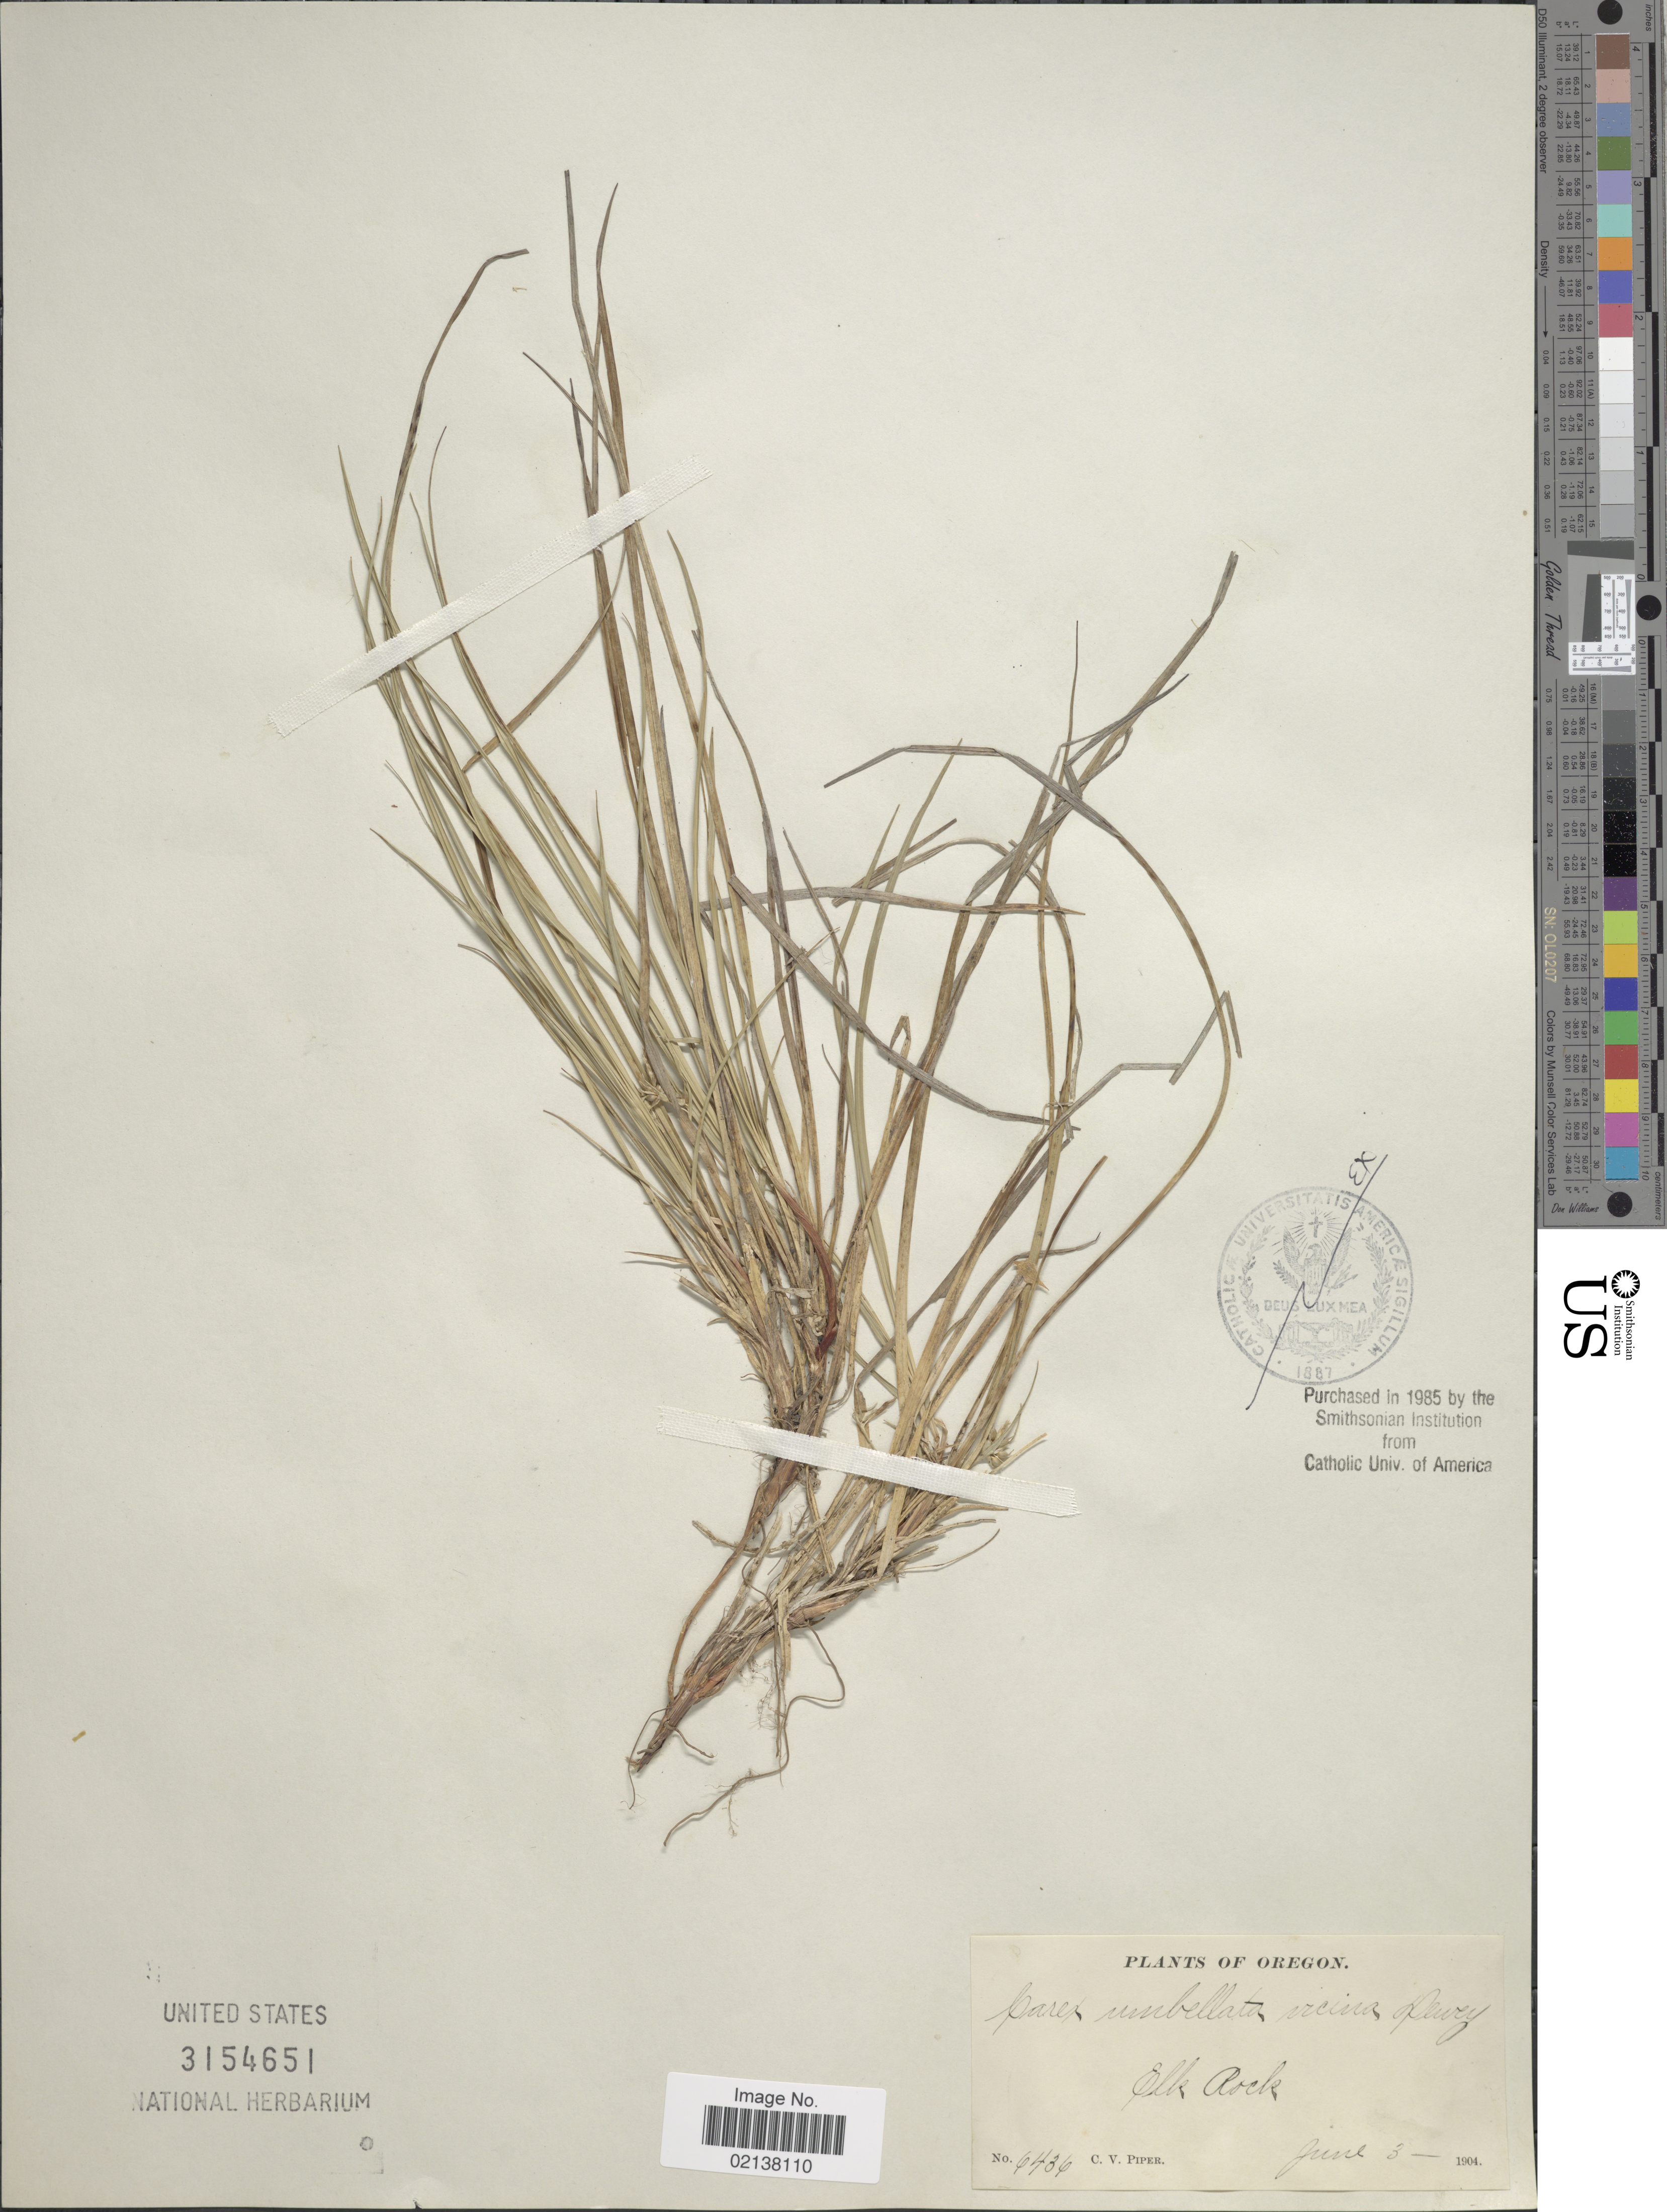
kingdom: Plantae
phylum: Tracheophyta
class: Liliopsida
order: Poales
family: Cyperaceae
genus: Carex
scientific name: Carex umbellata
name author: Schkuhr ex Willd.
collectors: C. V. Piper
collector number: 6436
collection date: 1904-06-03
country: United States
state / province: Oregon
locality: Oregon, Elk Rock.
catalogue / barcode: US 3154651